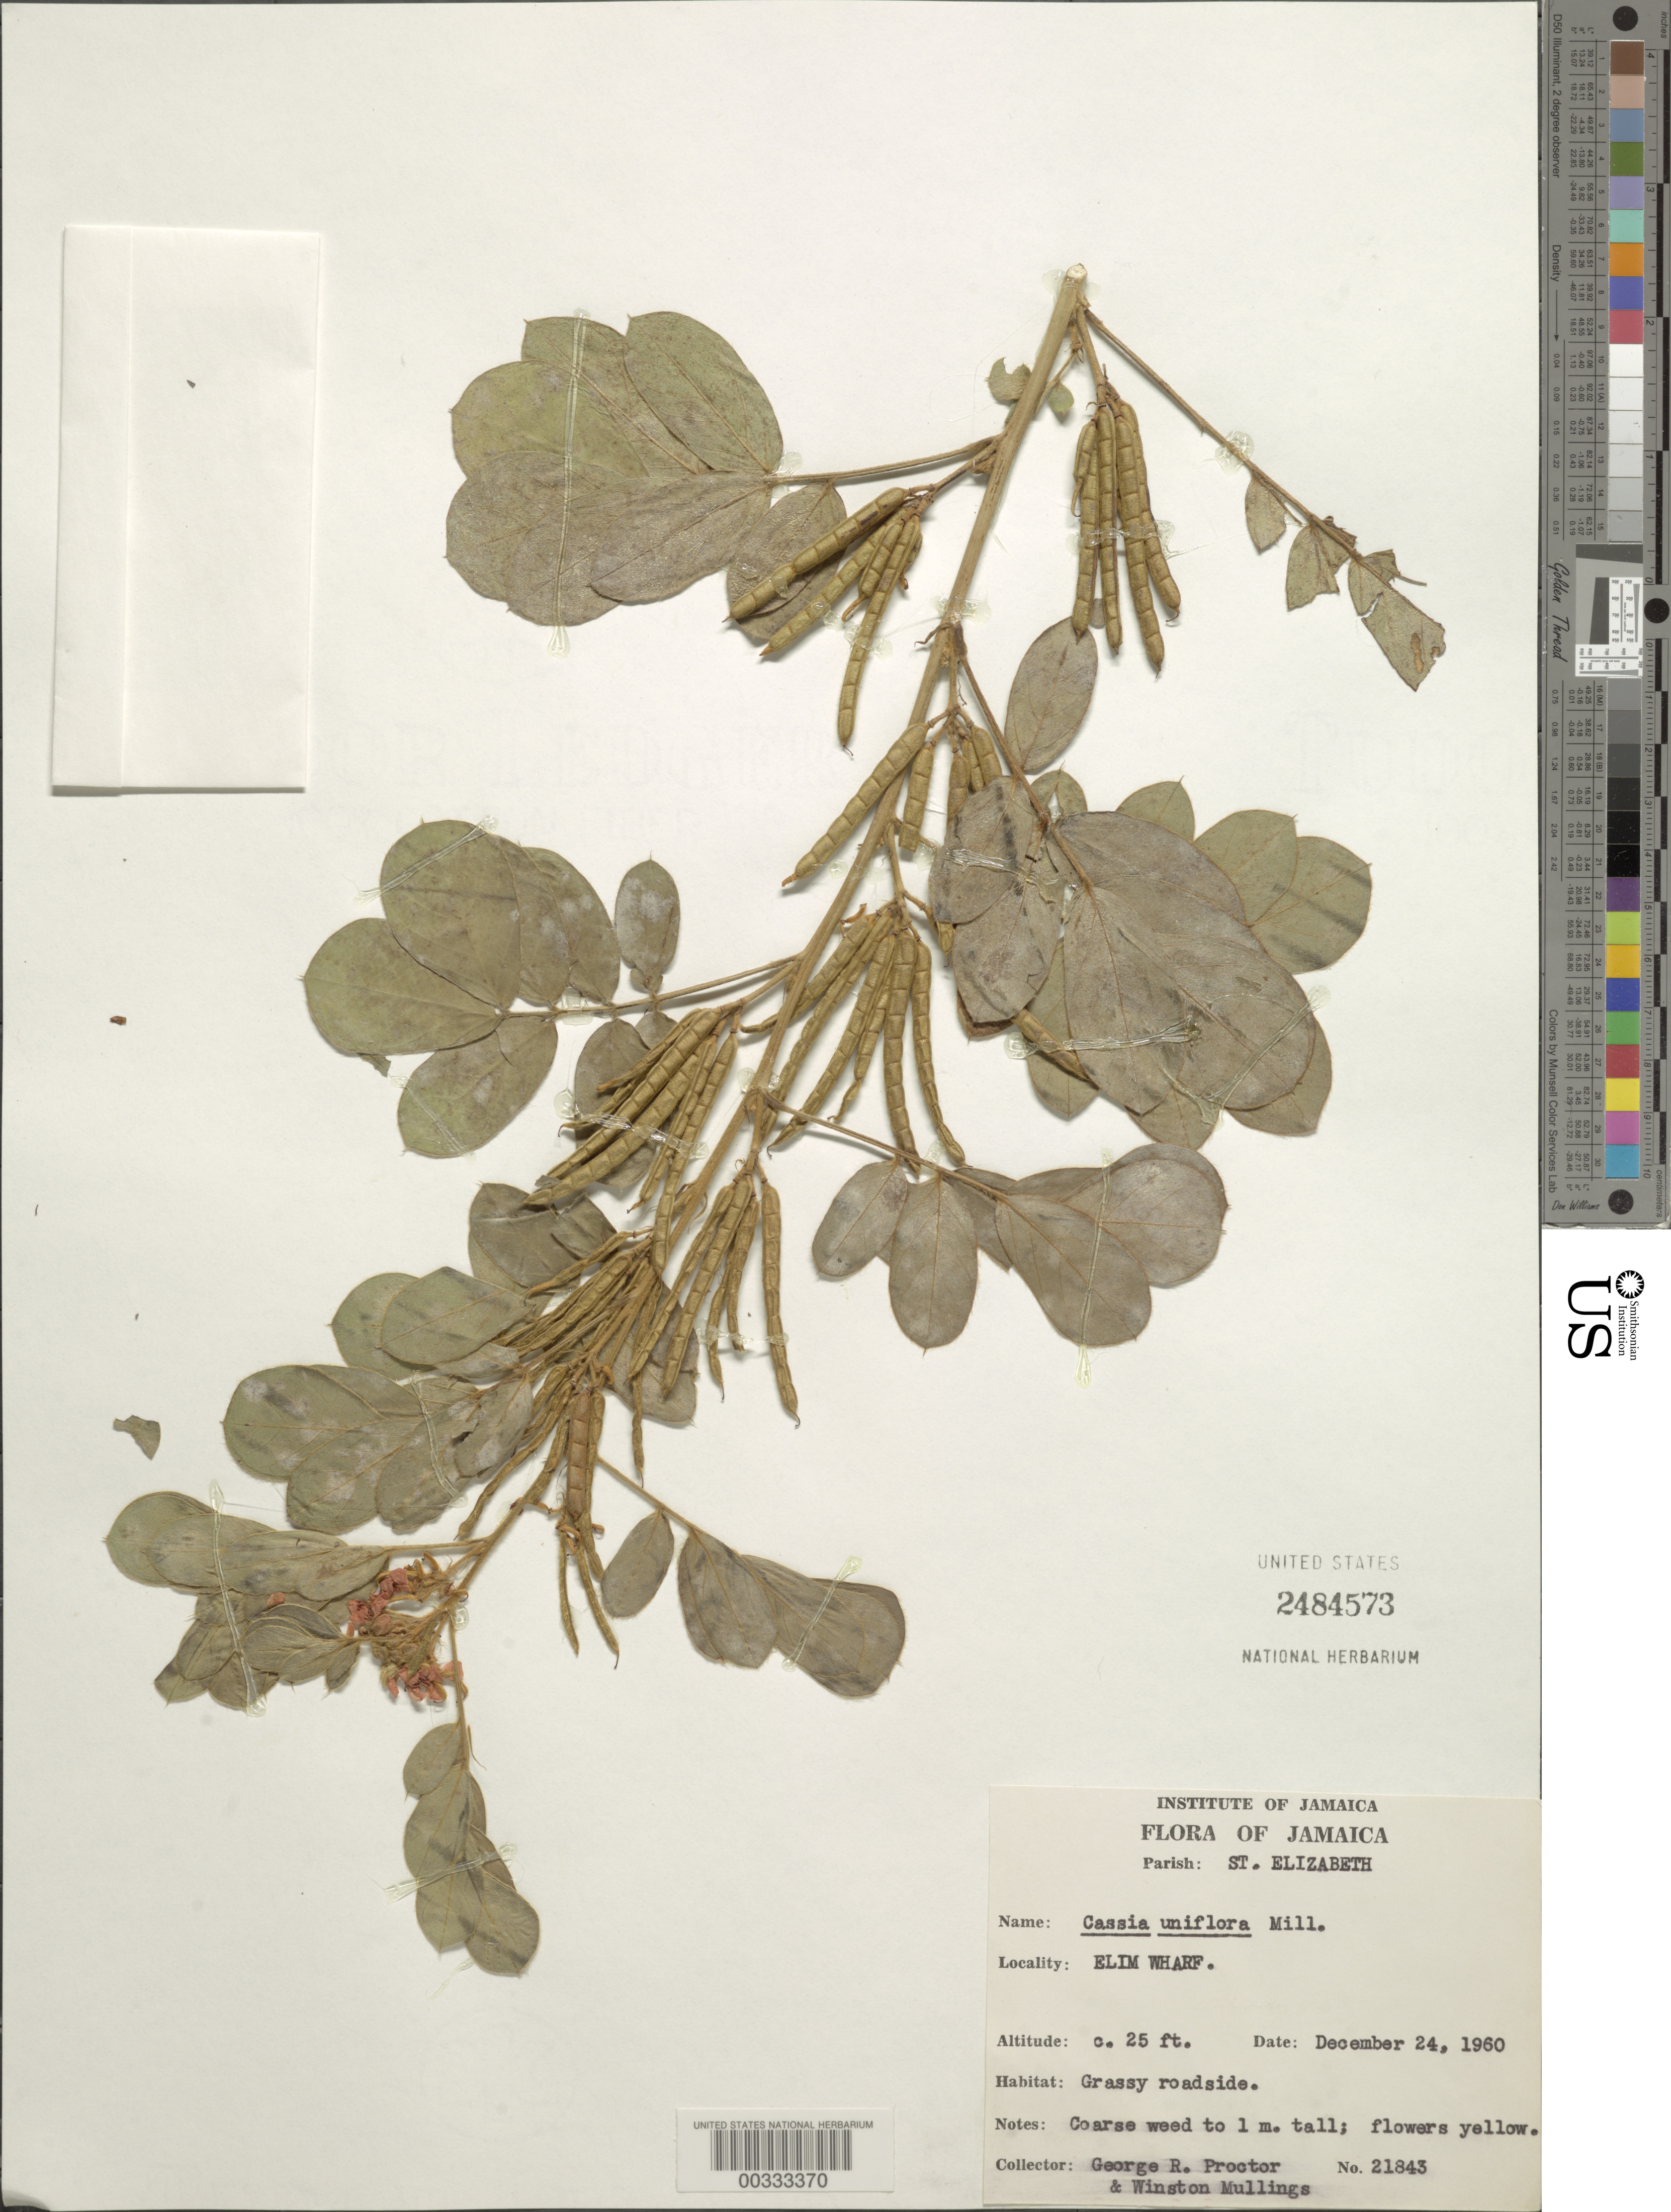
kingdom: Plantae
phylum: Tracheophyta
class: Magnoliopsida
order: Fabales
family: Fabaceae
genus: Senna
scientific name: Senna uniflora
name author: (Mill.) H.S. Irwin & Barneby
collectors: G. R. Proctor & W. Mullings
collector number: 21843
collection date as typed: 24 Dec 1960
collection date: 1960-12-24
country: Jamaica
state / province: Saint Elizabeth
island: Greater Antilles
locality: Elim wharf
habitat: Grassy roadside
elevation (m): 8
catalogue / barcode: US 2484573